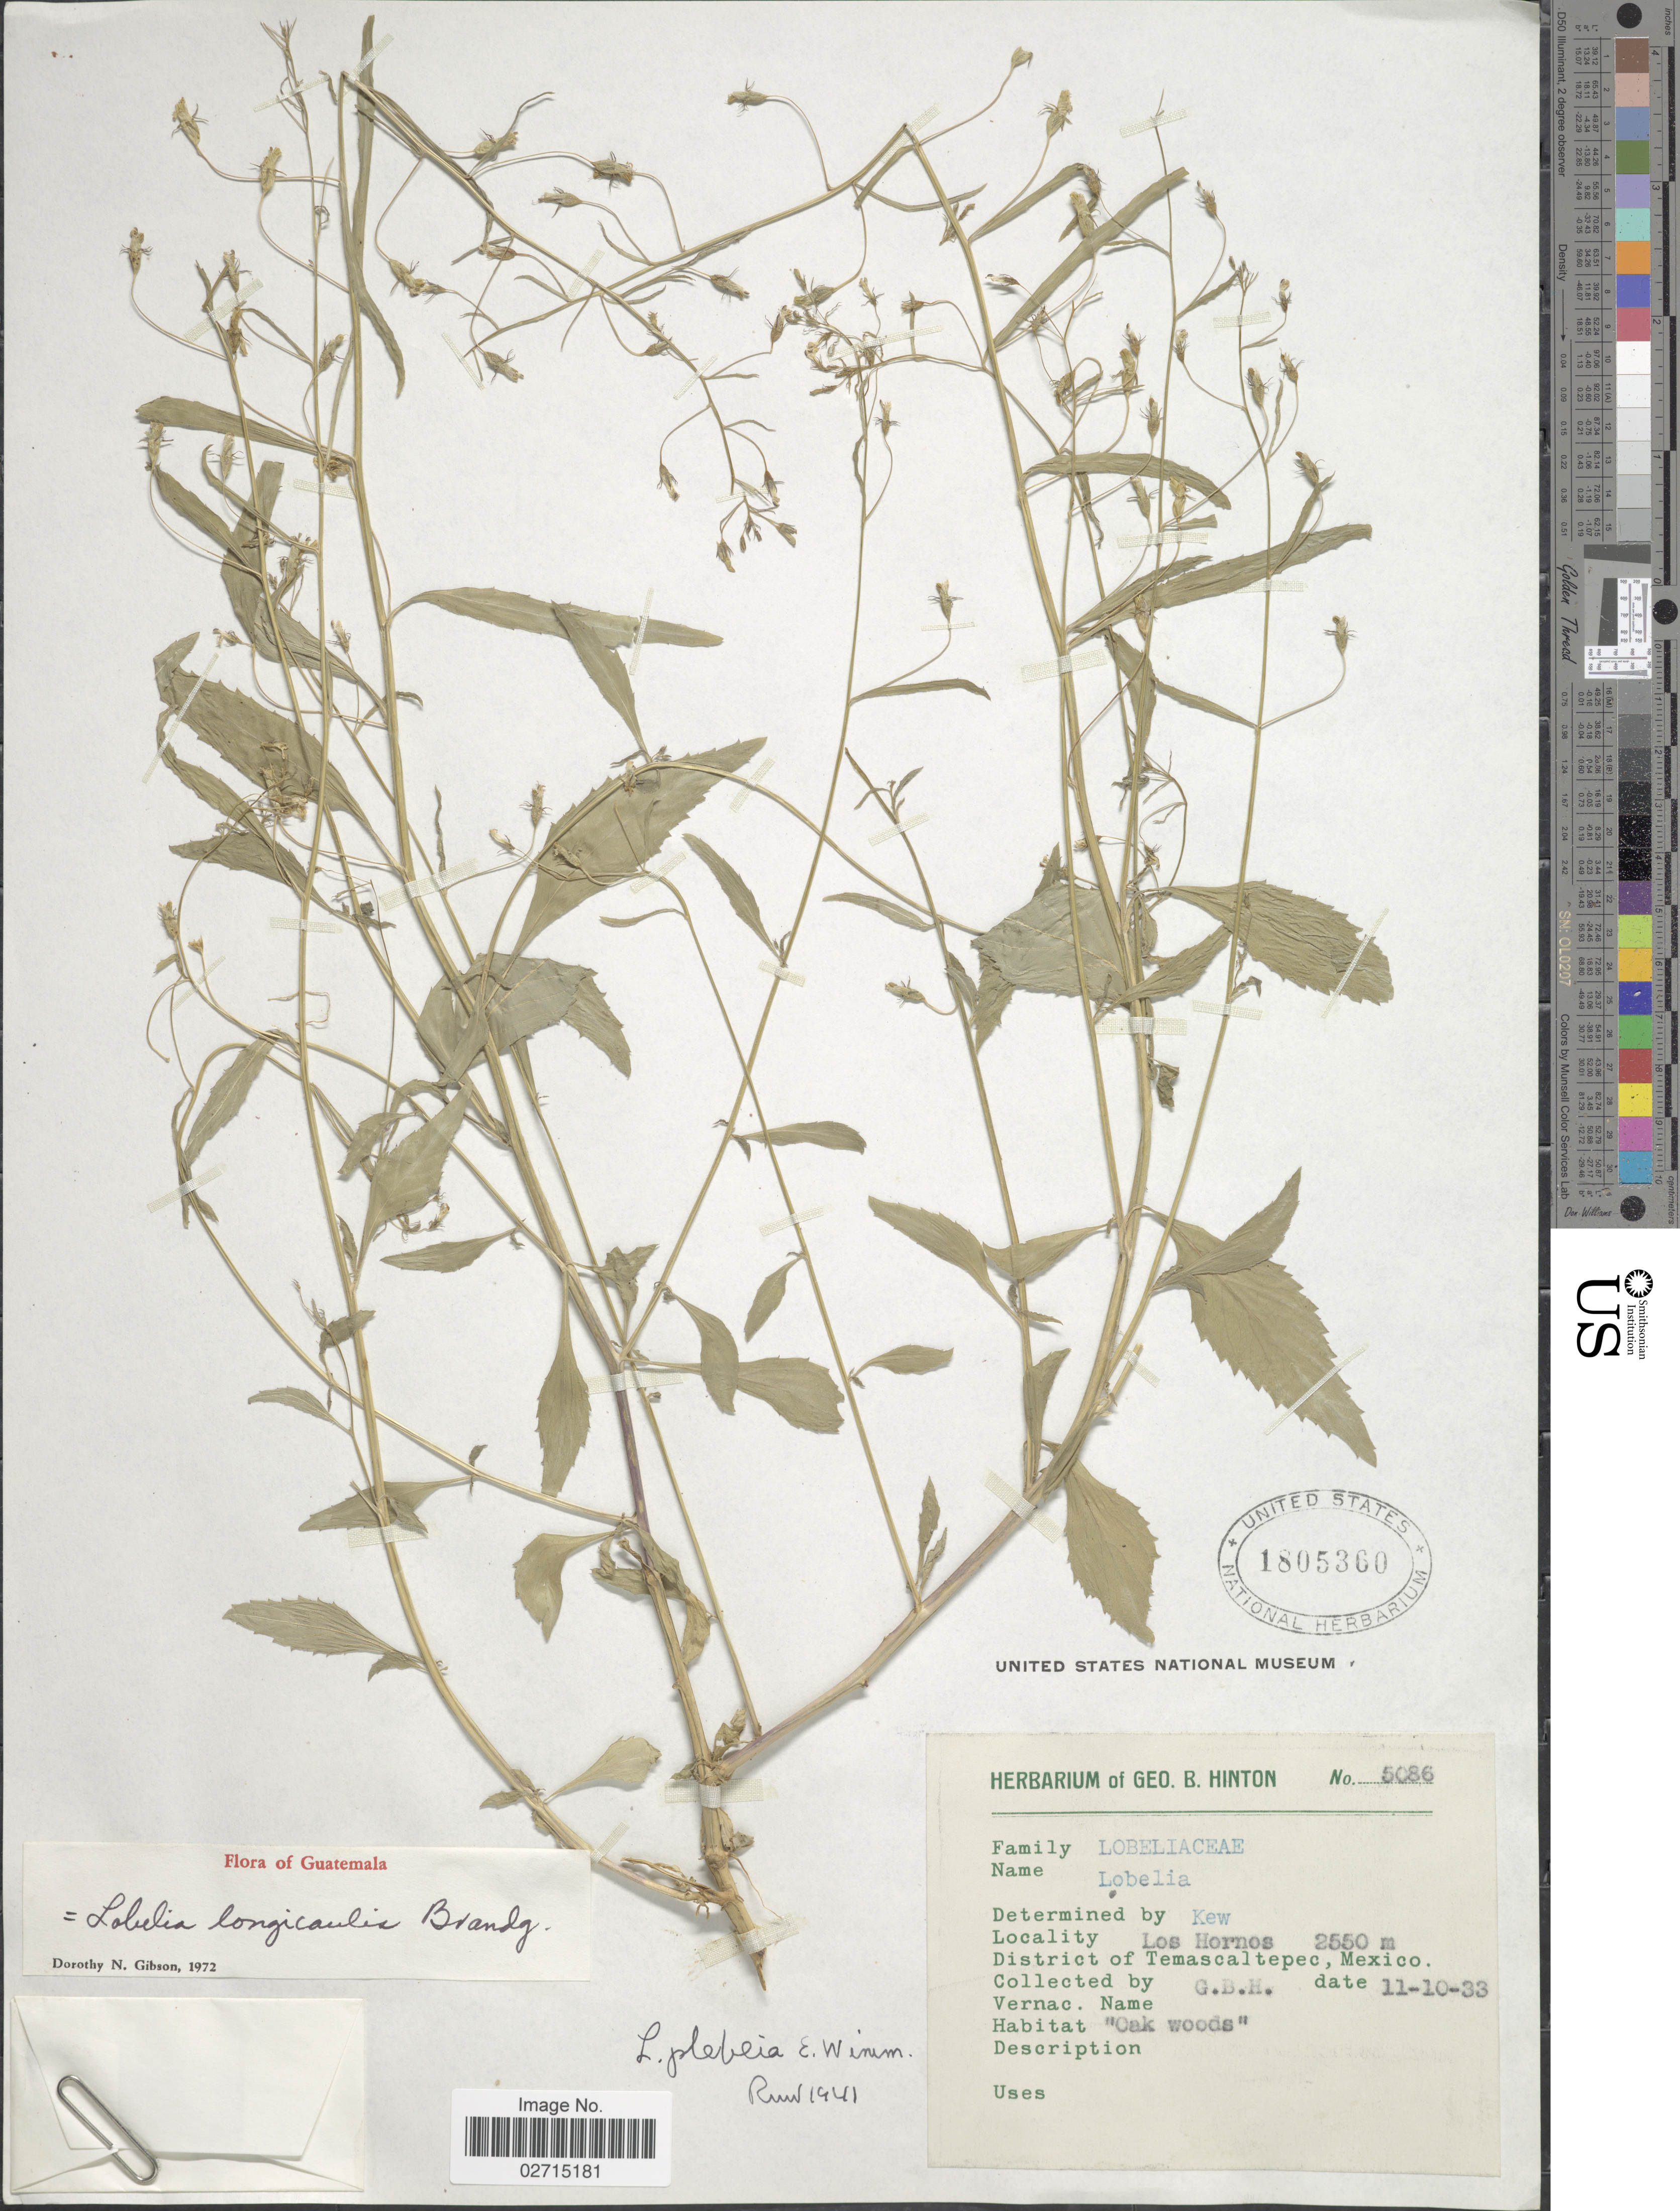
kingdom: Plantae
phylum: Tracheophyta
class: Magnoliopsida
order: Asterales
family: Campanulaceae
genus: Lobelia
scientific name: Lobelia longicaulis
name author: Brandegee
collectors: G. B. Hinton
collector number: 5086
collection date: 1933-10-11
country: Mexico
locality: Los Hornos, District of Temascaltepec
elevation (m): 2550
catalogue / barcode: US 1805360